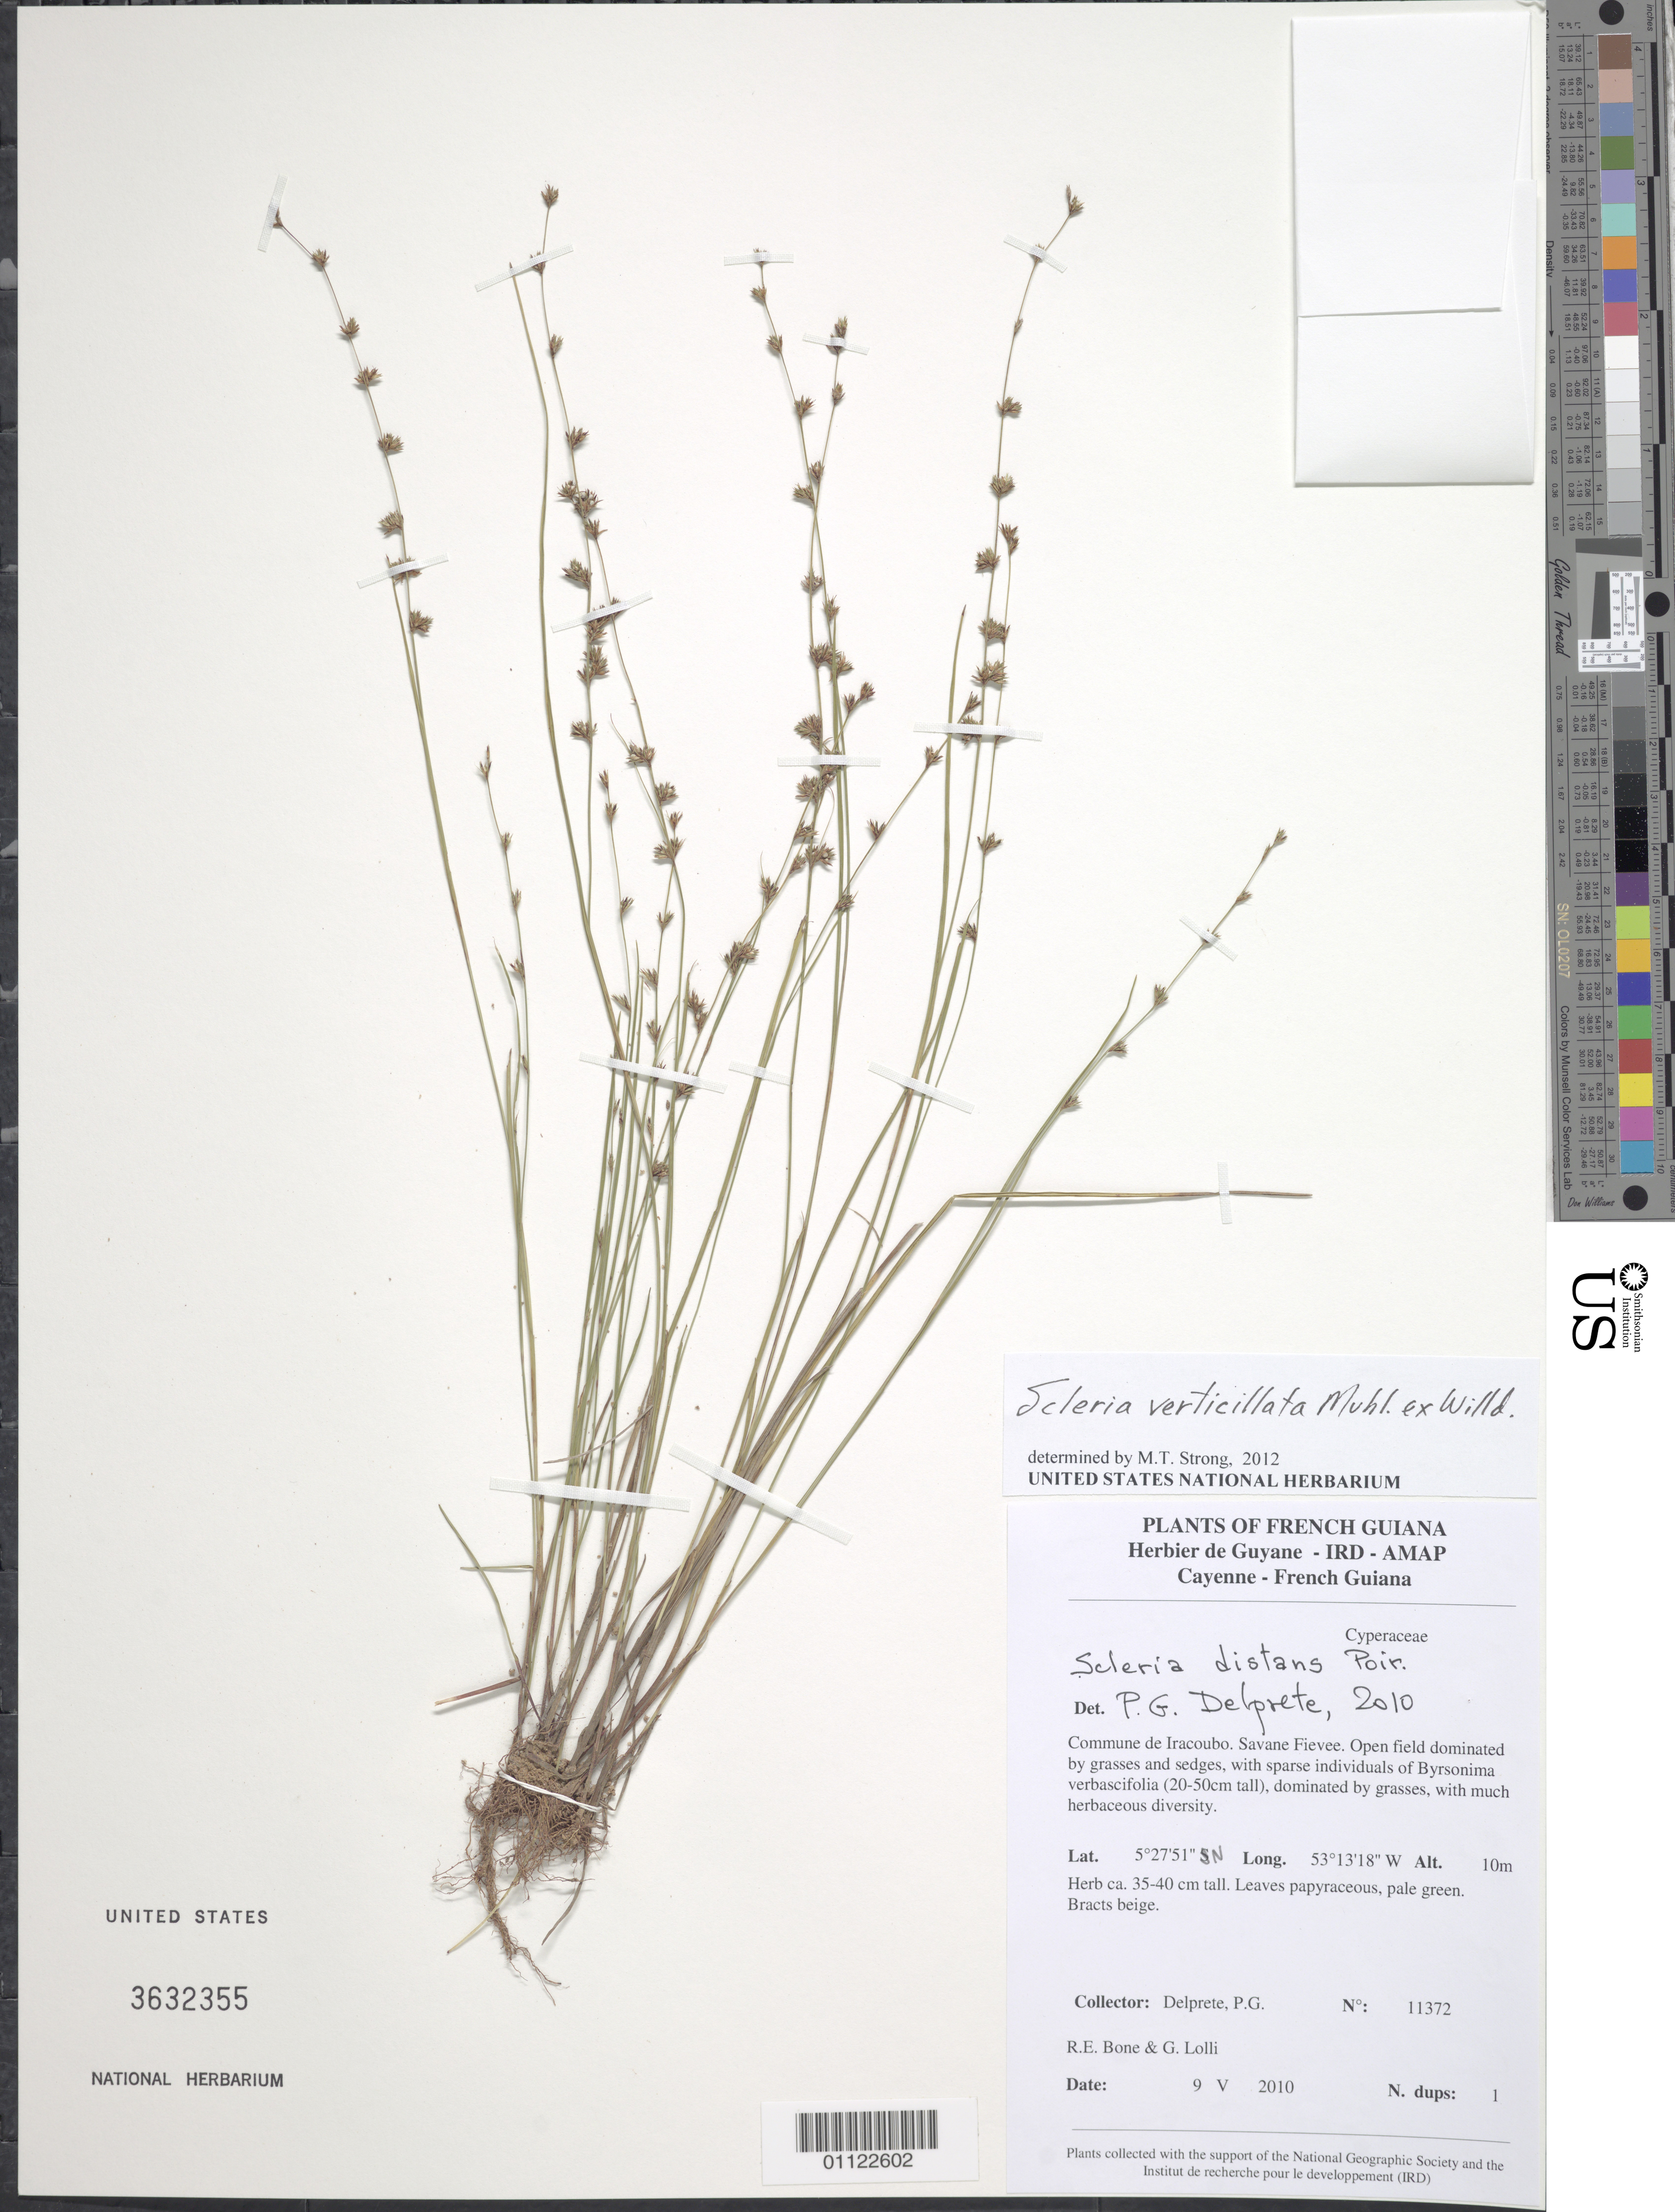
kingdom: Plantae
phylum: Tracheophyta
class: Liliopsida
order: Poales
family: Cyperaceae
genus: Scleria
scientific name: Scleria verticillata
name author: Muhl. ex Willd.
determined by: Strong, M. T., (US), Smithsonian Institution - National Museum of Natural History (UNITED STATES)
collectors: P. G. Delprete, R. Bone & G. Lolli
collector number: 11372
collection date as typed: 9-May-10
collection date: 1910-05-09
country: French Guiana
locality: Commune de Iracoubo. Savane Fievee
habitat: Open field, dominated by grasses and sedges, with sparse individuals of Byrsonima verbascifolia (20-50m tall), dom by grasses, with much herb. Diversi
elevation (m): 10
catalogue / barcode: US 3632355